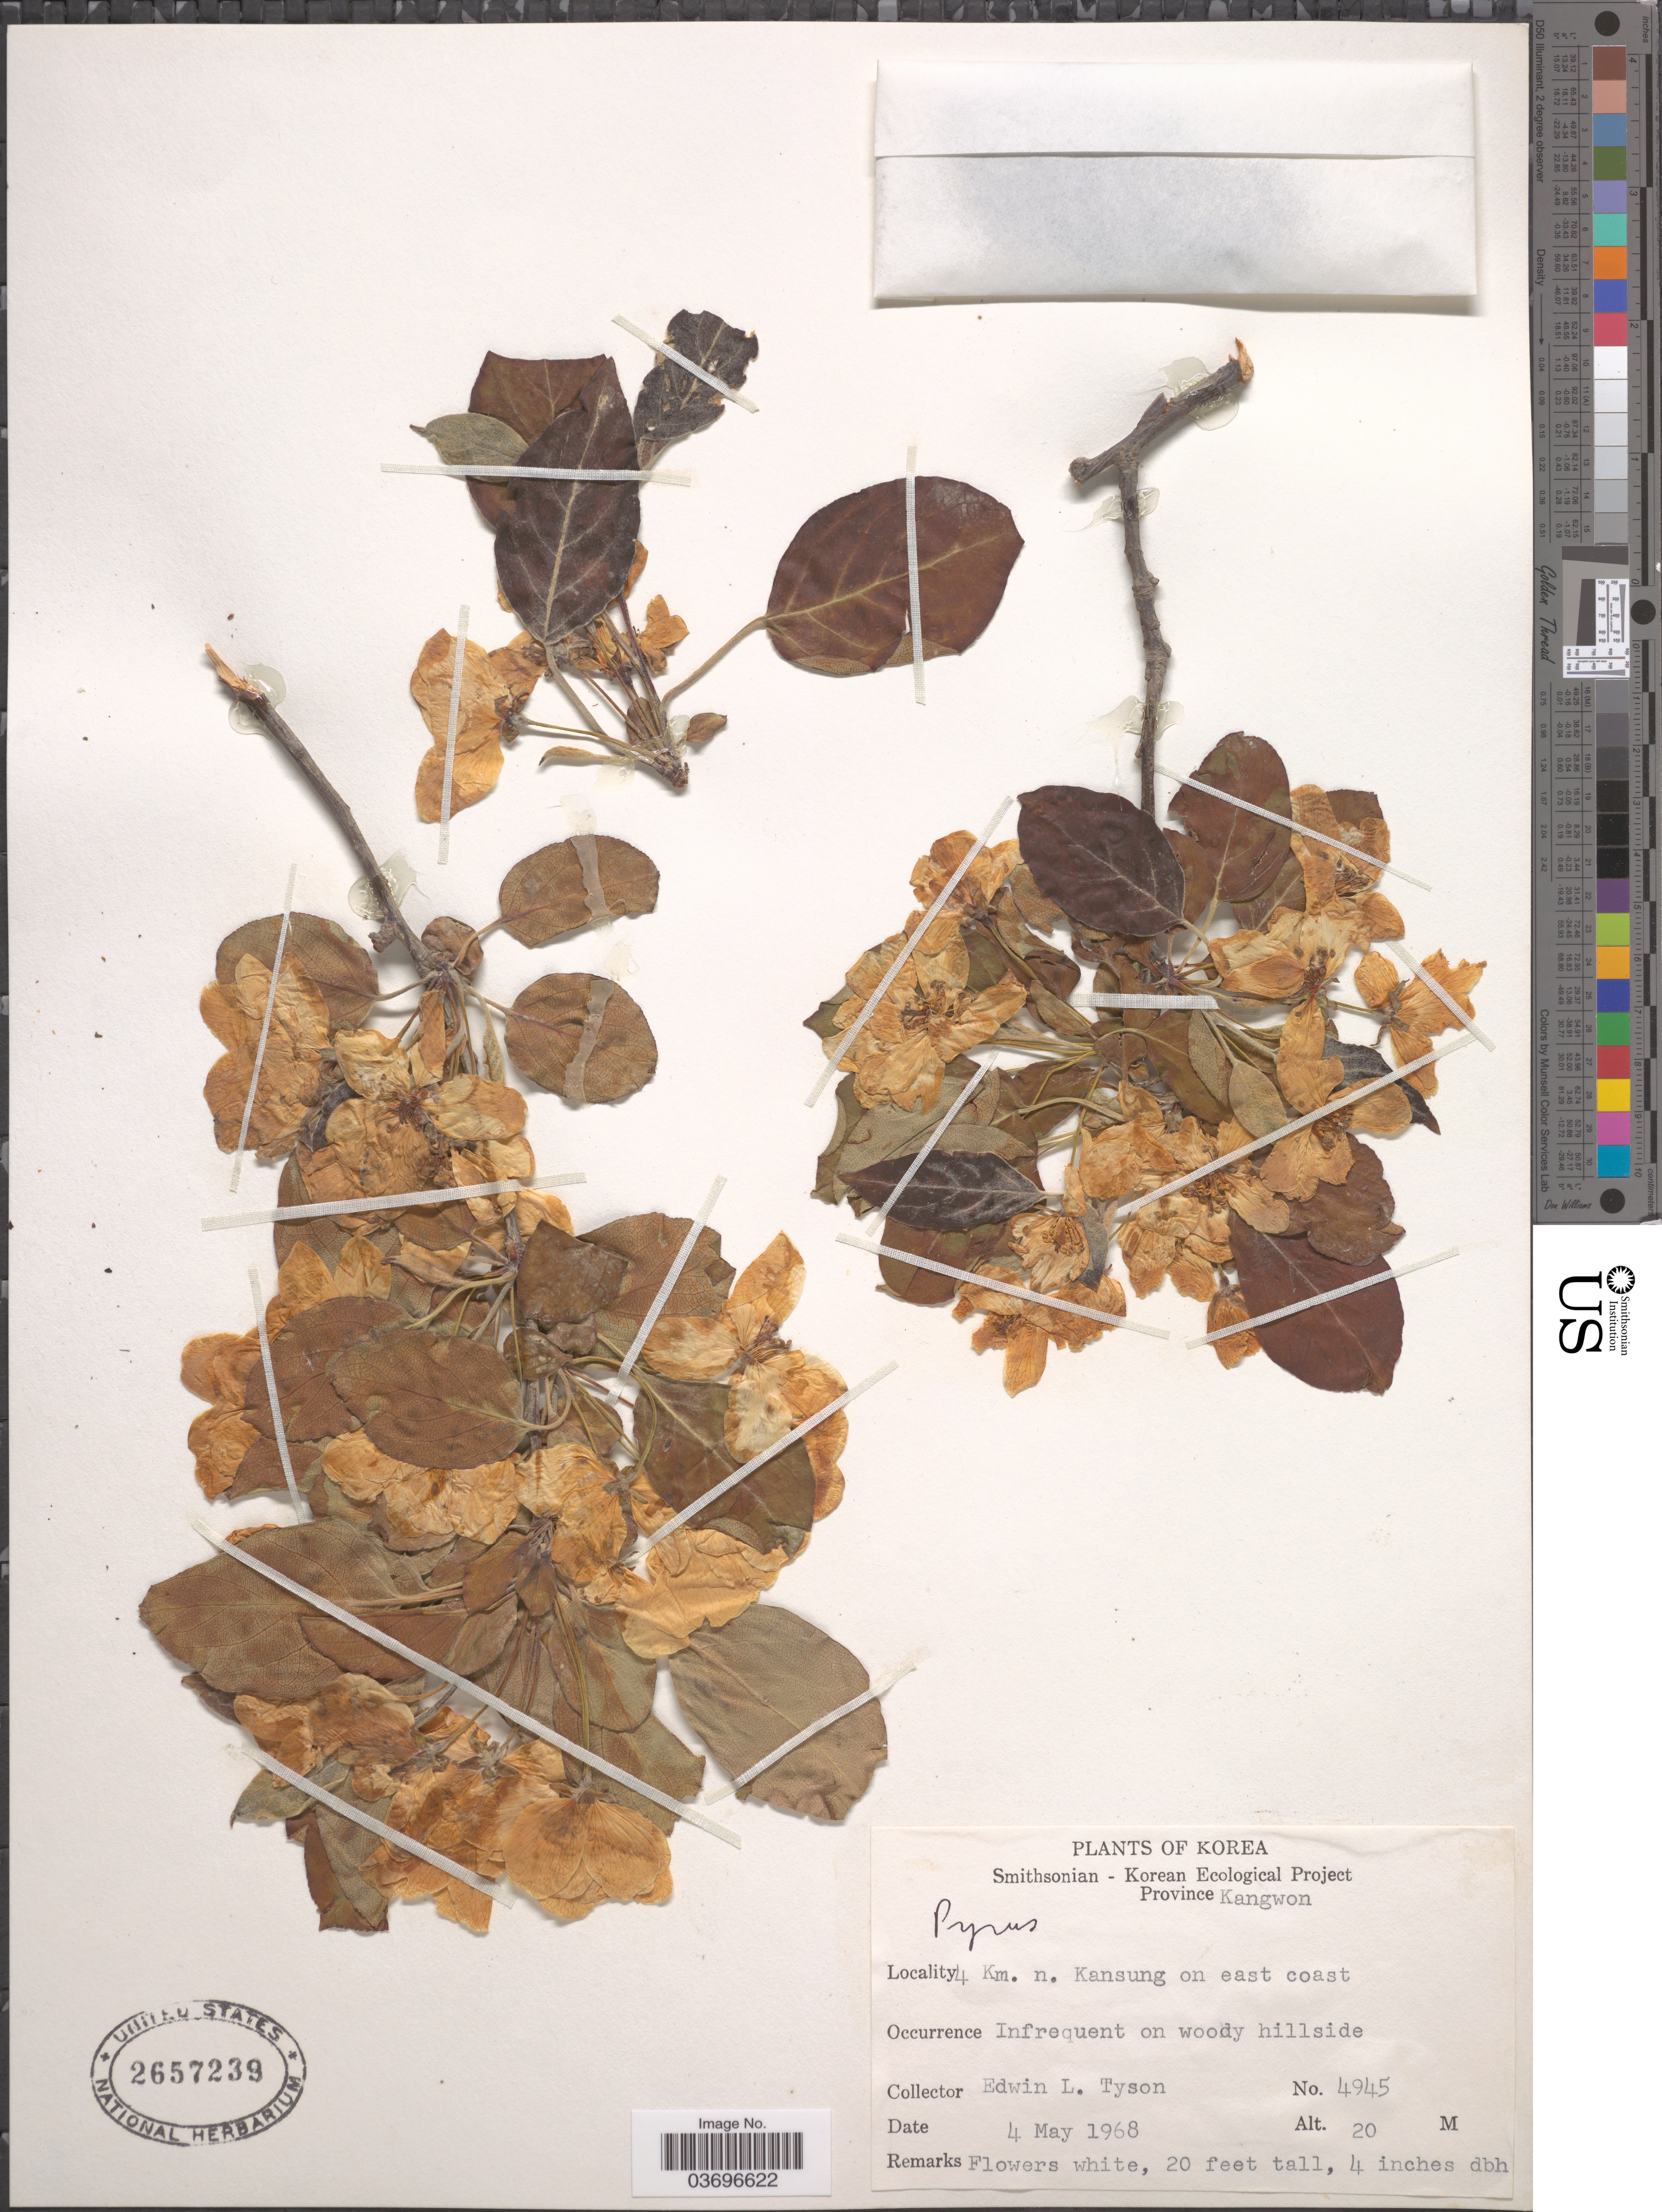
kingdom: Plantae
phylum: Tracheophyta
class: Magnoliopsida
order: Rosales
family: Rosaceae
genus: Pyrus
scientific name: Pyrus sp.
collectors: E. L. Tyson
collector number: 4945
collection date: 1968-05-04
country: North Korea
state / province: Kangwon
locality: Korea. 4 Km. n. Kansung on east coast.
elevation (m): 20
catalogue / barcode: US 2657239